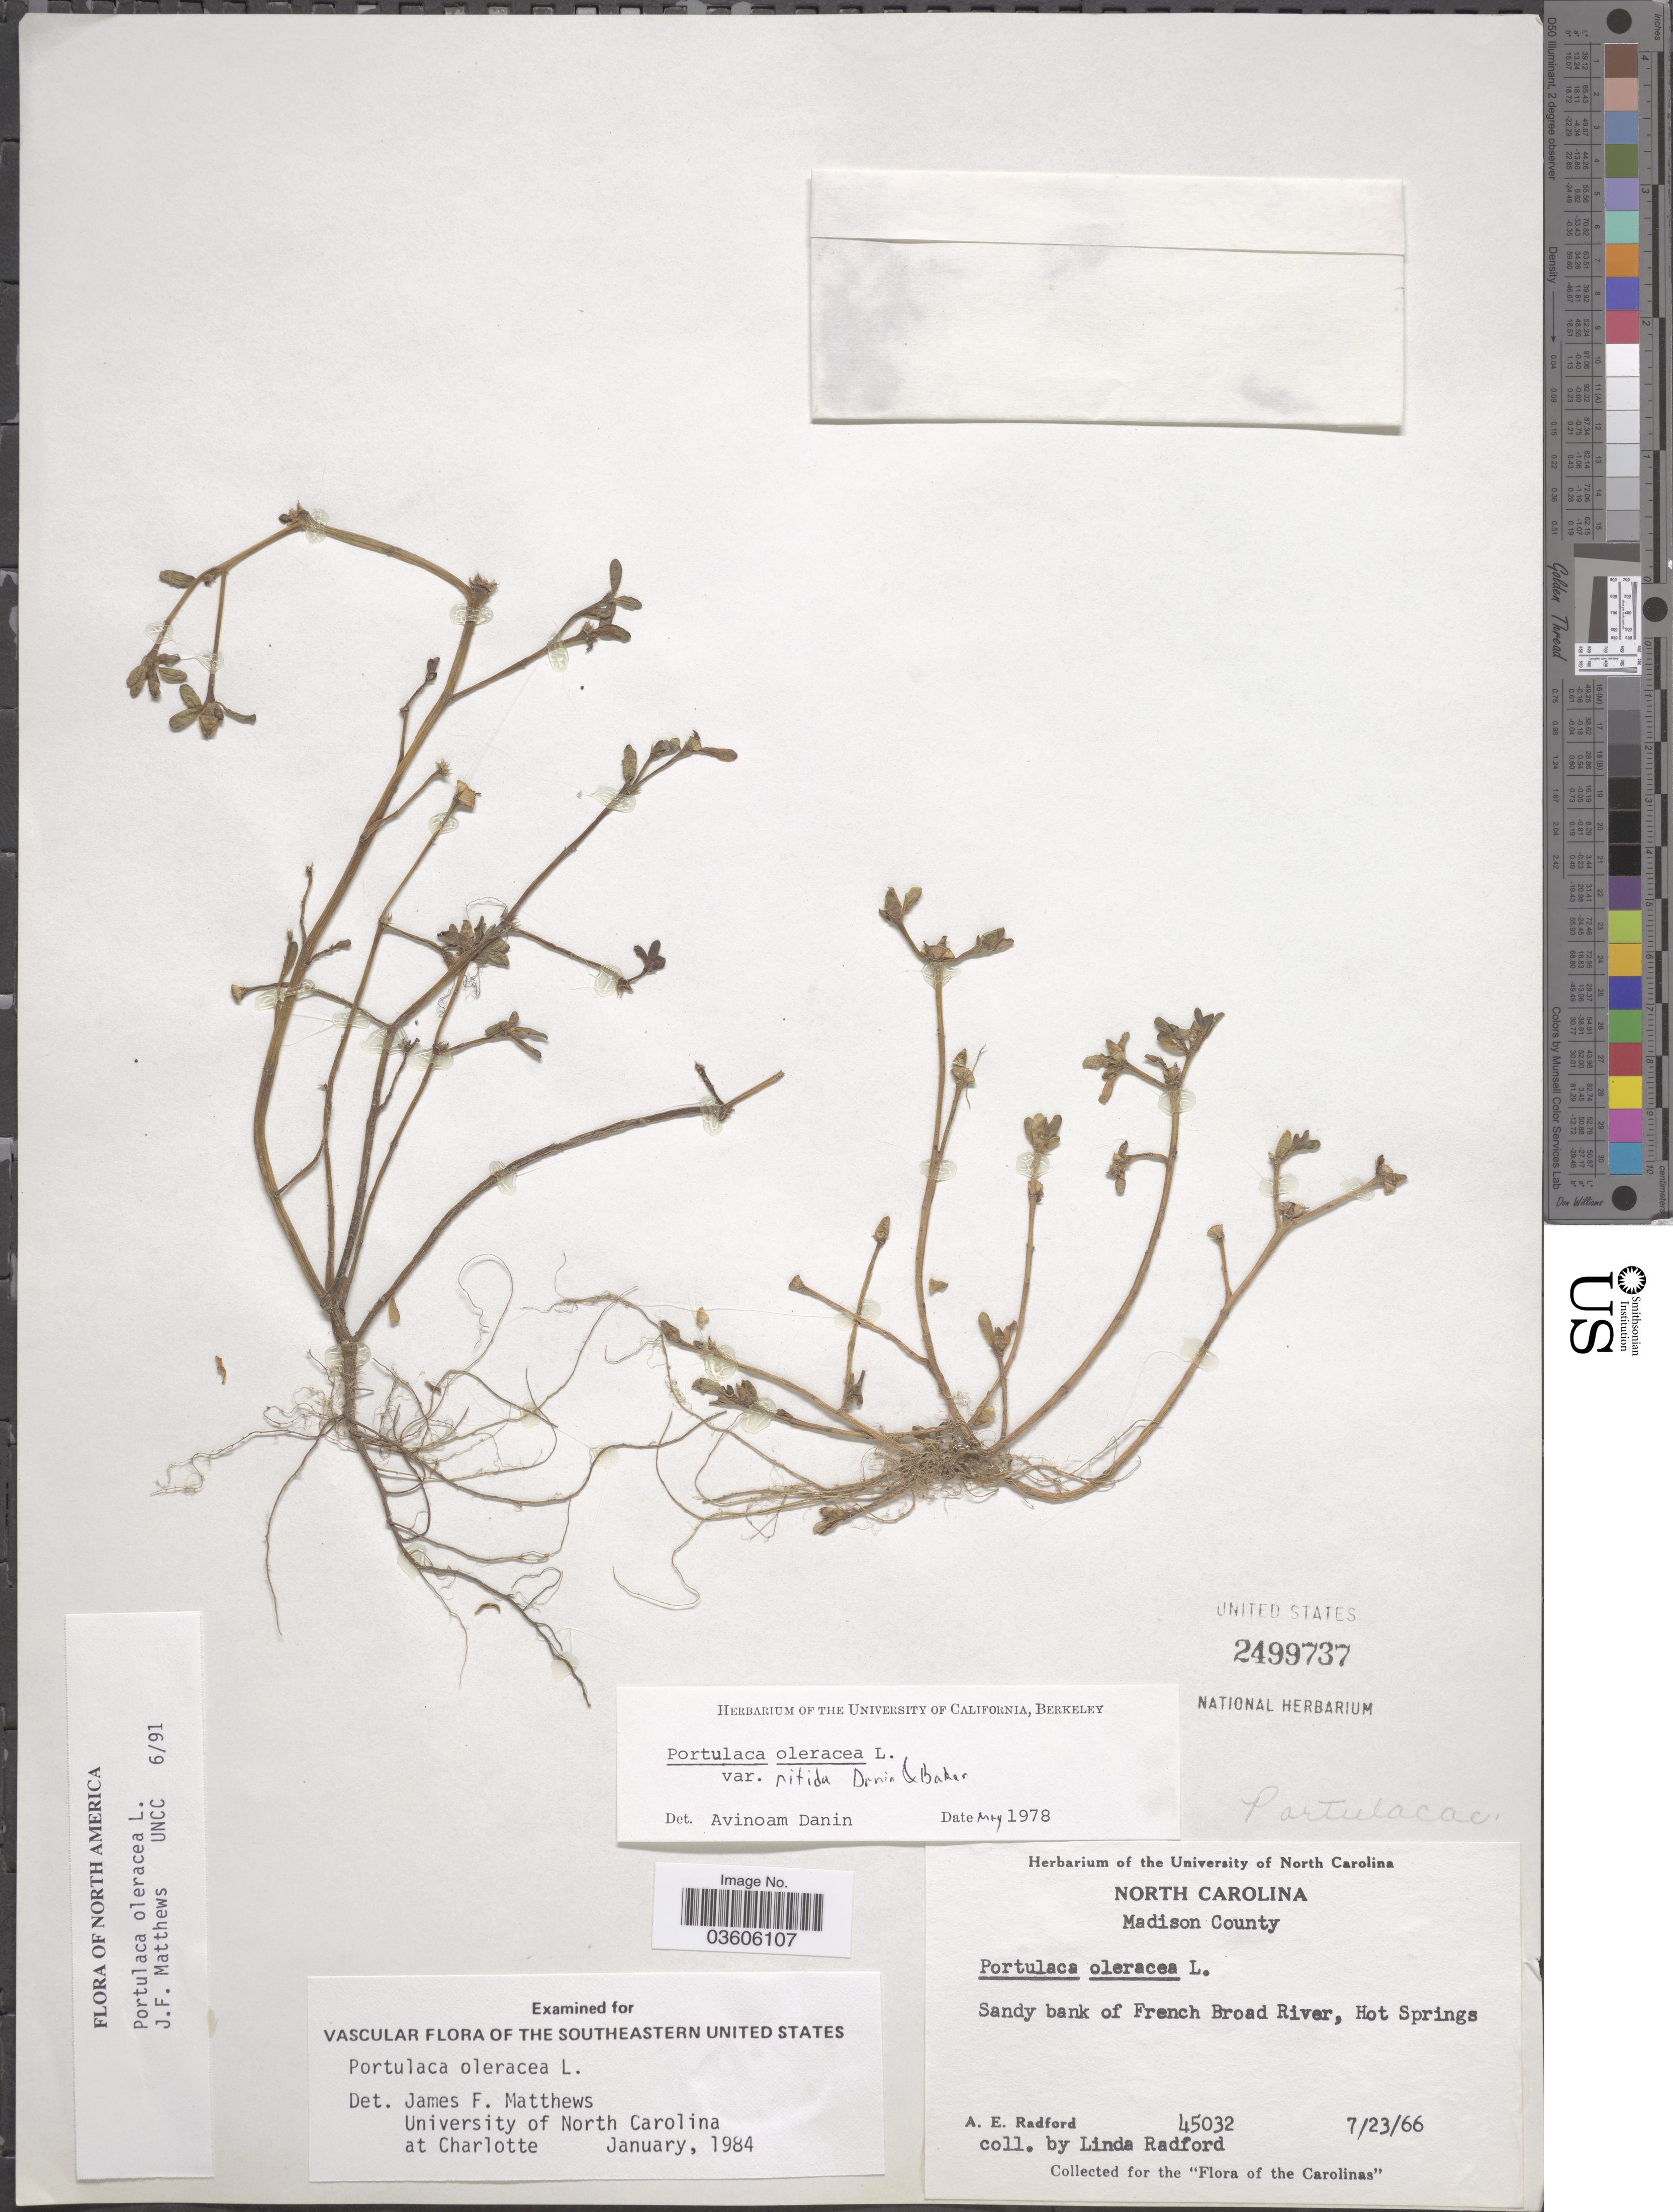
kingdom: Plantae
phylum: Tracheophyta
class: Magnoliopsida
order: Caryophyllales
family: Portulacaceae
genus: Portulaca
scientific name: Portulaca oleracea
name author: L.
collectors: A. E. Radford & L. Radford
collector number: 45032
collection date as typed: Transcribed d/m/y: 23/7/66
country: United States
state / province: North Carolina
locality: Madison County. Sandy bank of French Broad River, Hot Springs. "the Carolinas".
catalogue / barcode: US 2499737